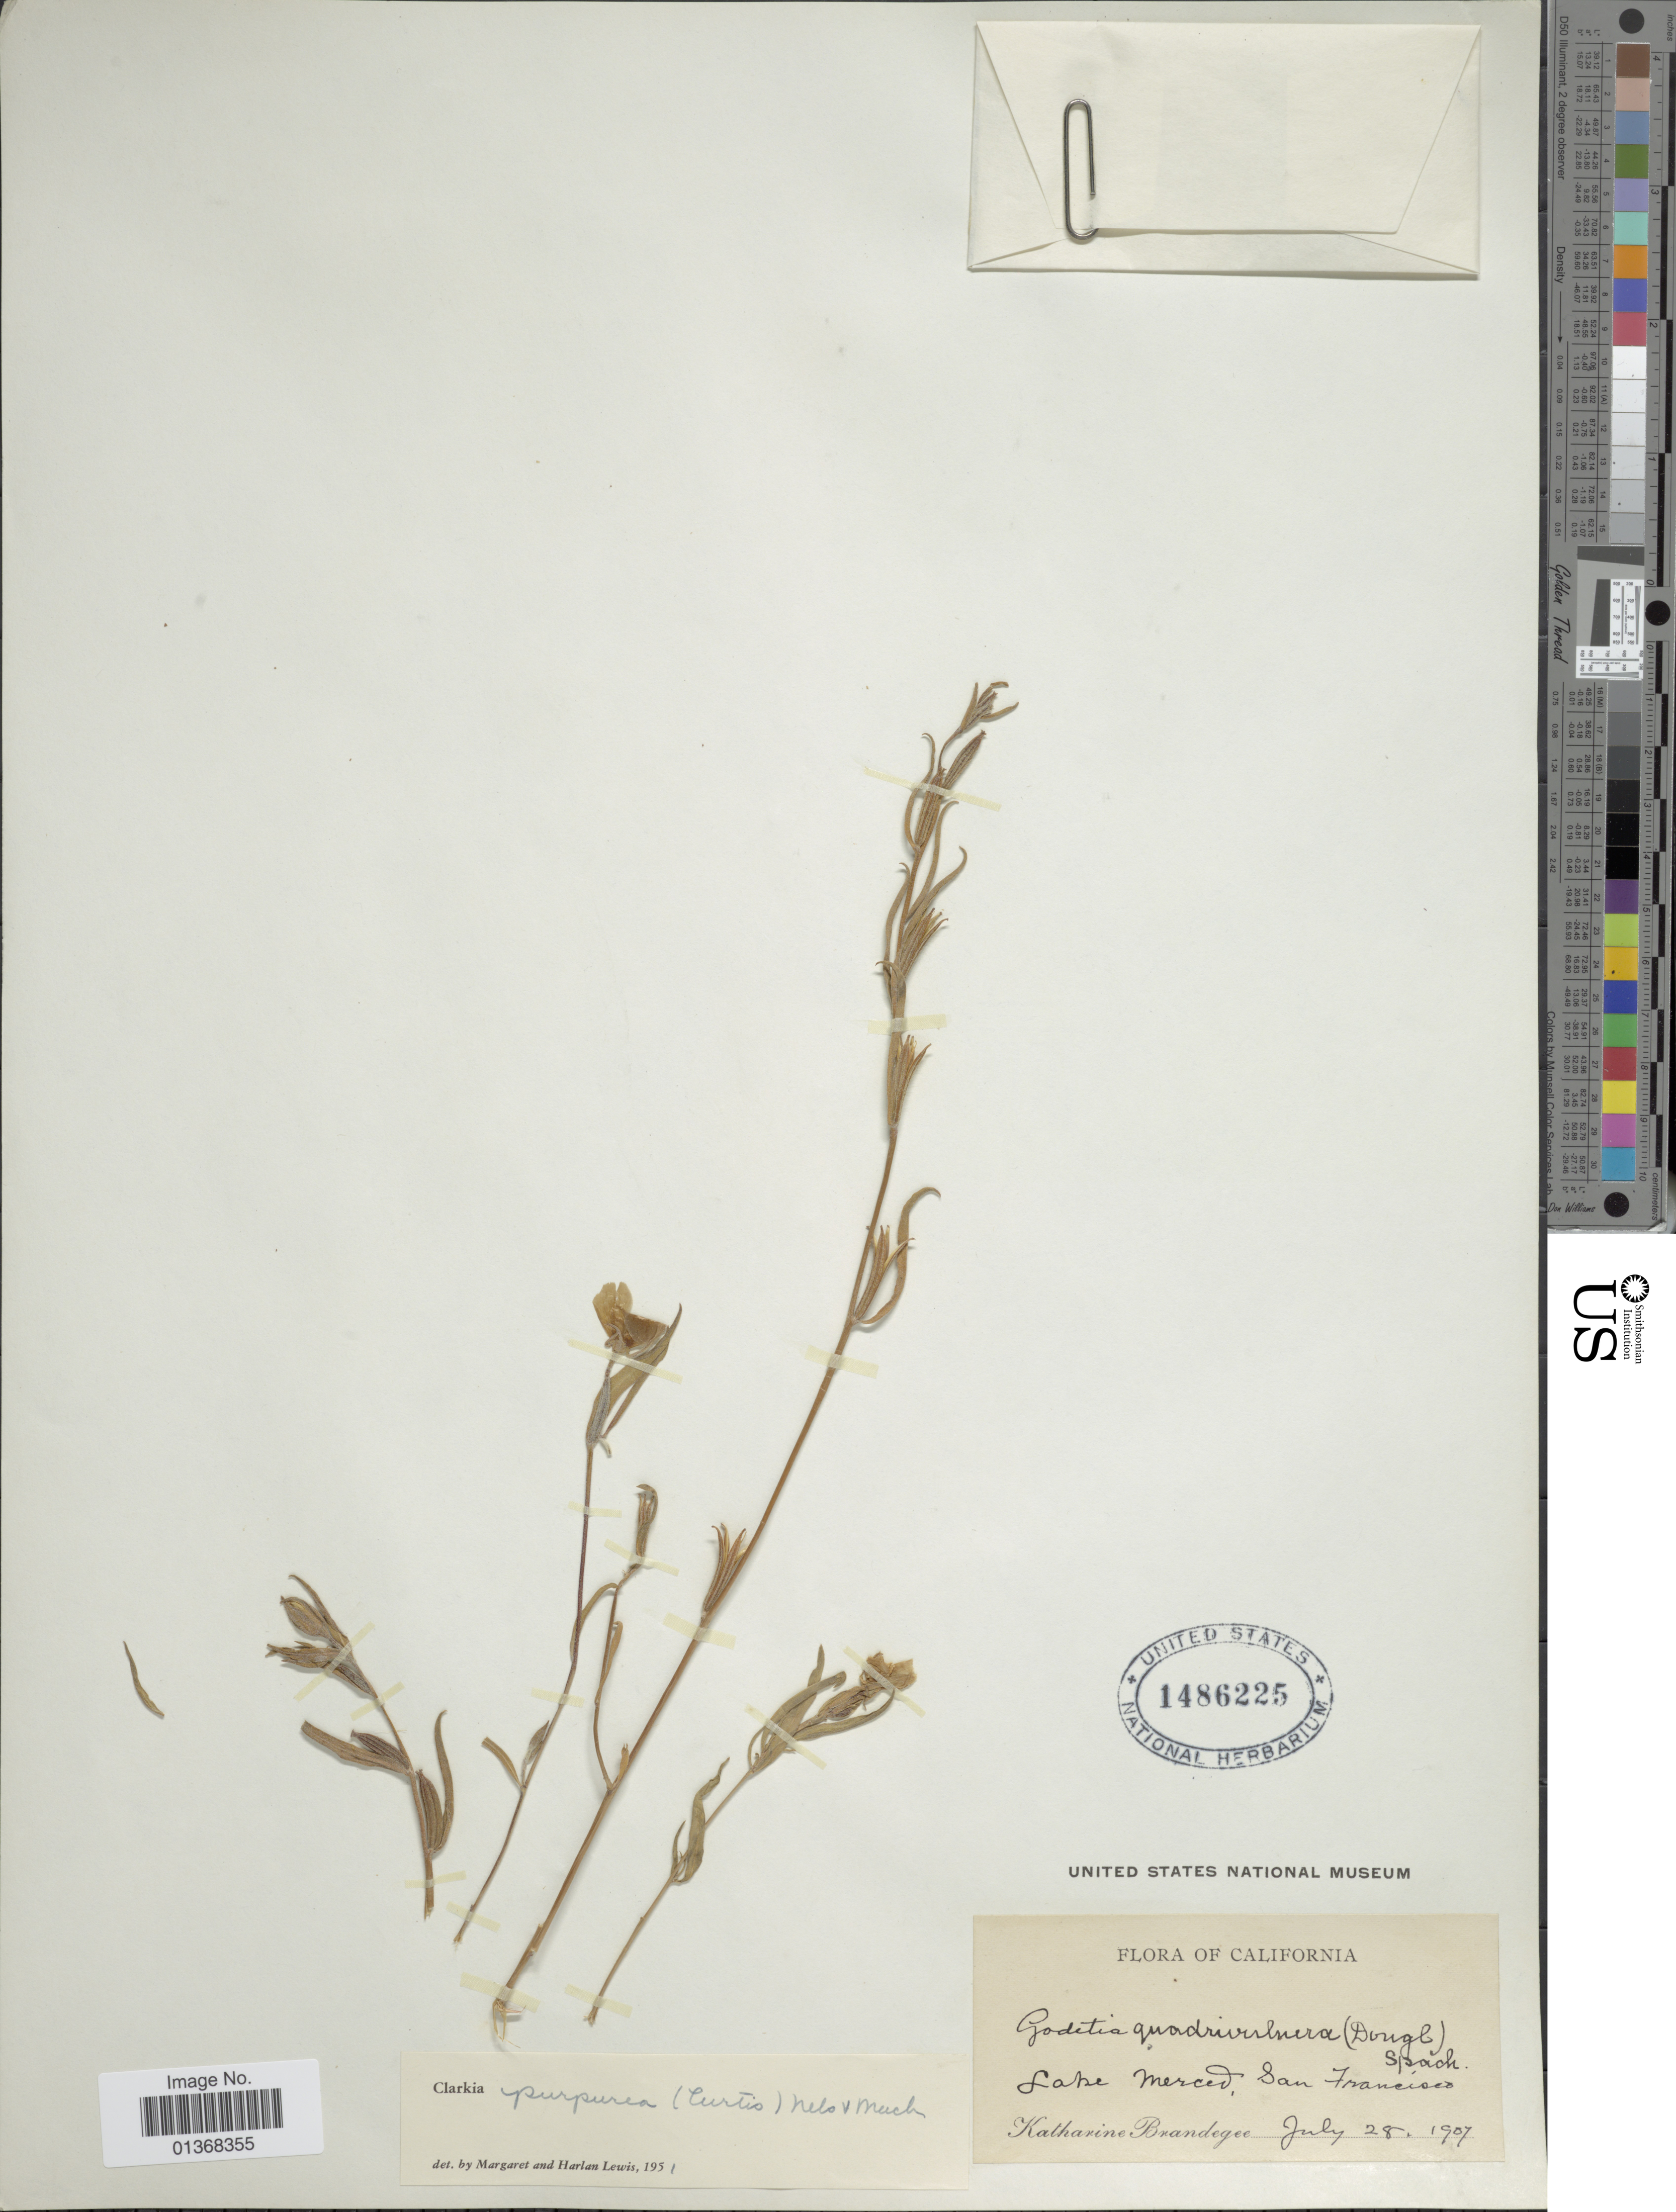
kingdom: Plantae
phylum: Tracheophyta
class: Magnoliopsida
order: Myrtales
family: Onagraceae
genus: Clarkia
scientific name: Clarkia purpurea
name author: (Curtis) A. Nelson & J.F. Macbr.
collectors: M. K. Brandegee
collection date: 1907-07-28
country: United States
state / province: California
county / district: San Francisco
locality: Lake Merced, San Francisco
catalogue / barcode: US 1486225